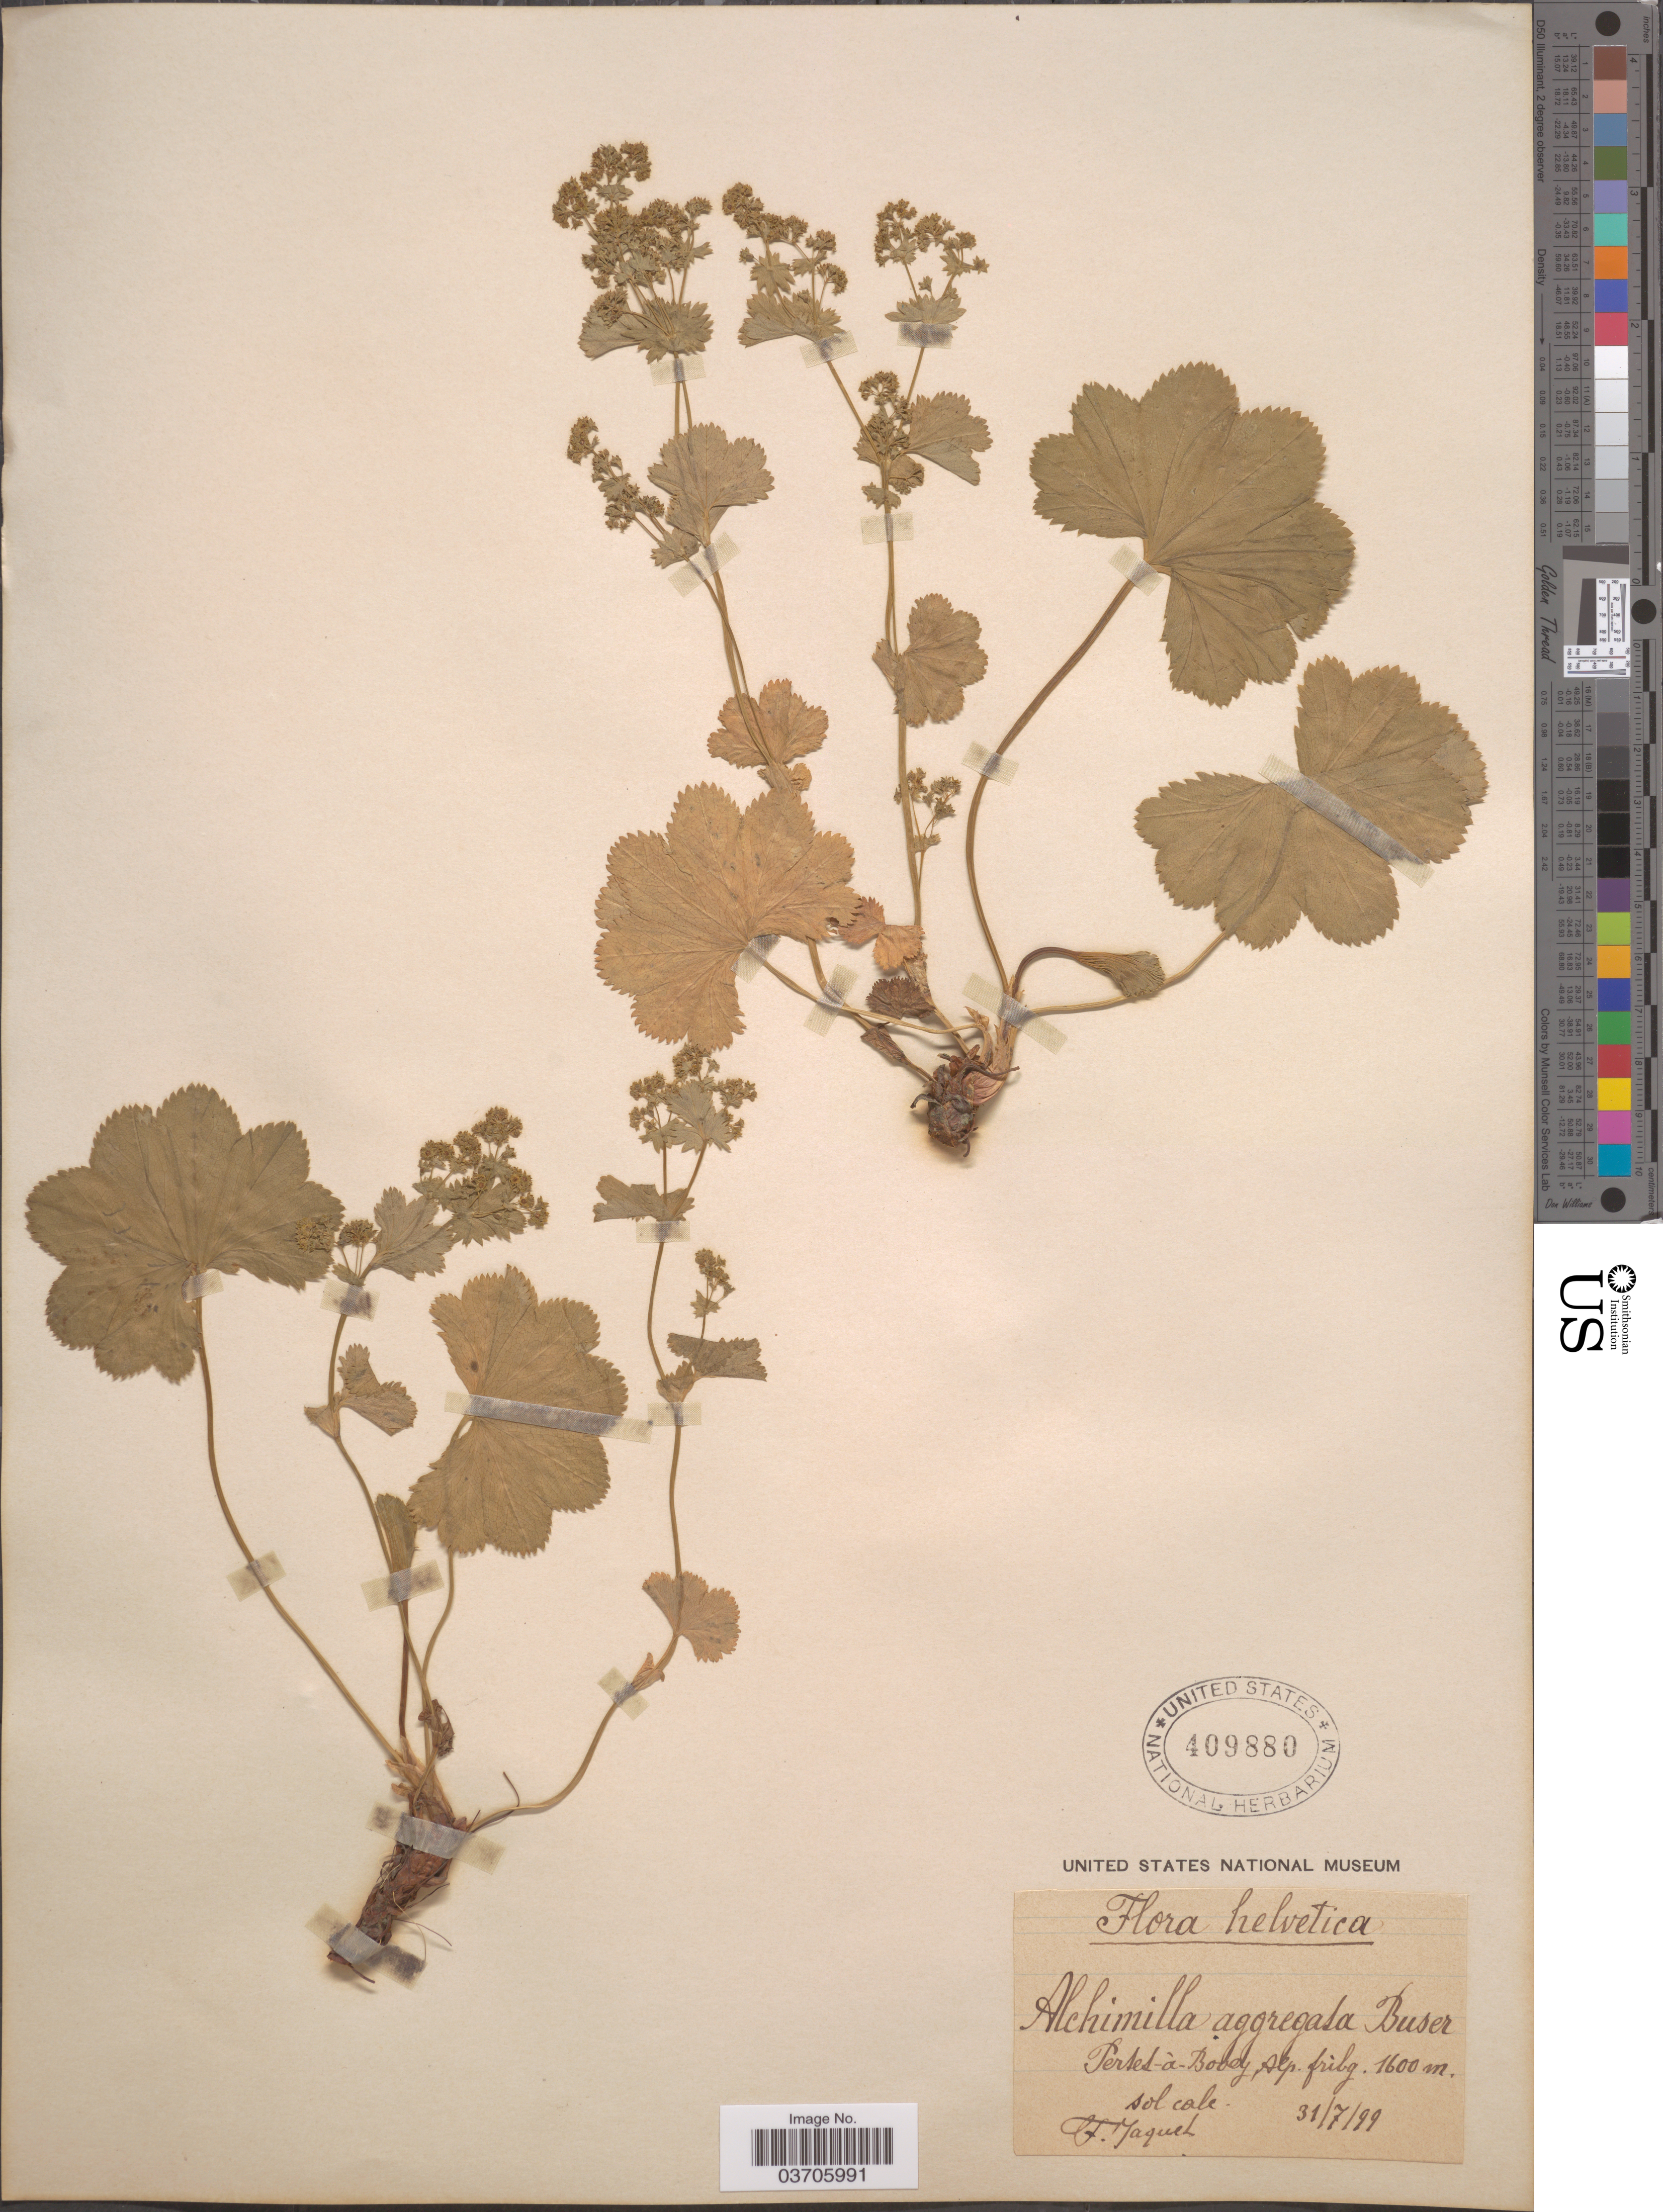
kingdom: Plantae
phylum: Tracheophyta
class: Magnoliopsida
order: Rosales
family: Rosaceae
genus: Alchemilla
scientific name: Alchemilla aggregata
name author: Buser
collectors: -. Jaquet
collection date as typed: Transcribed d/m/y: 31/7/99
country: Switzerland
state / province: Fribourg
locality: Helvetica. Pertet-à-Bovey, Alp. fribg.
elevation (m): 1600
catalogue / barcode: US 409880